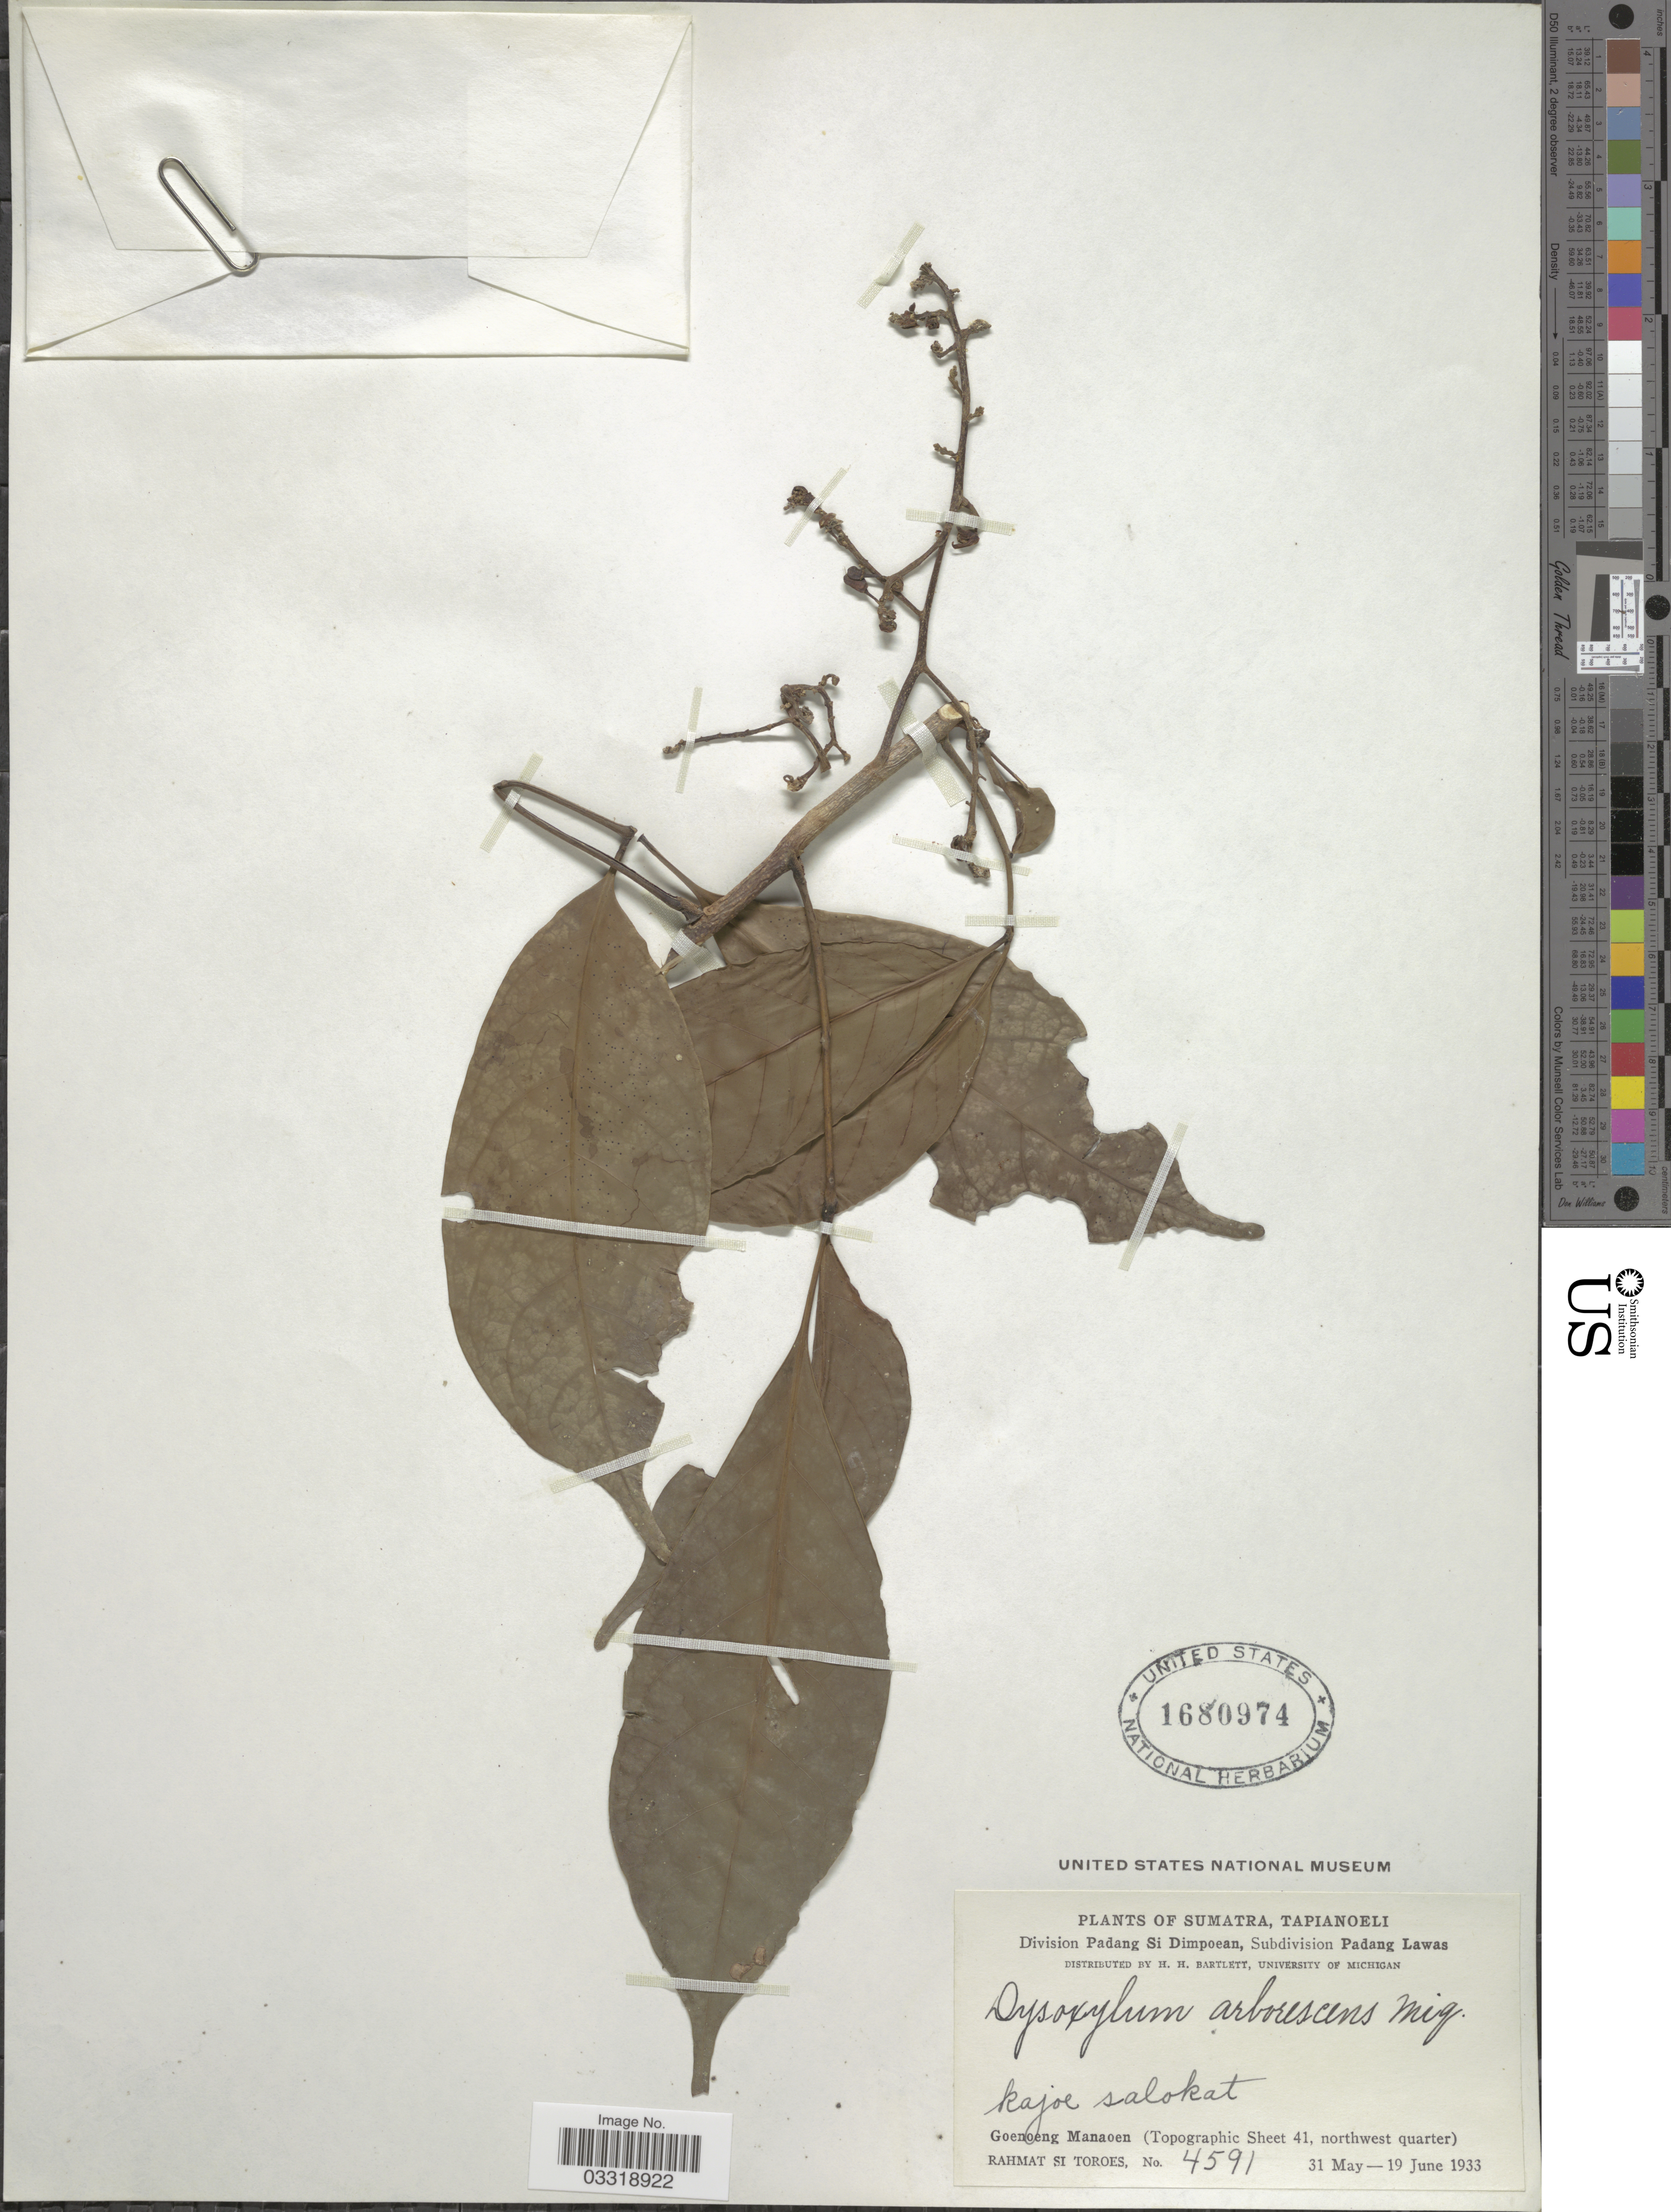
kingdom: Plantae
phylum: Tracheophyta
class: Magnoliopsida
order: Sapindales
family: Meliaceae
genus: Goniocheton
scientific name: Goniocheton arborescens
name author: Blume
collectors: Rahmat Si Boeea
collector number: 4591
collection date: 1933-05-31/1933-06-19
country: Indonesia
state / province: Sumatra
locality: Tapianoeli. Division Padang Si Dimpoean, Subdivision Padang Lawas. Goenoeng Manaoen (Topographic Sheet 41, northwest quarter).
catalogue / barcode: US 1680974